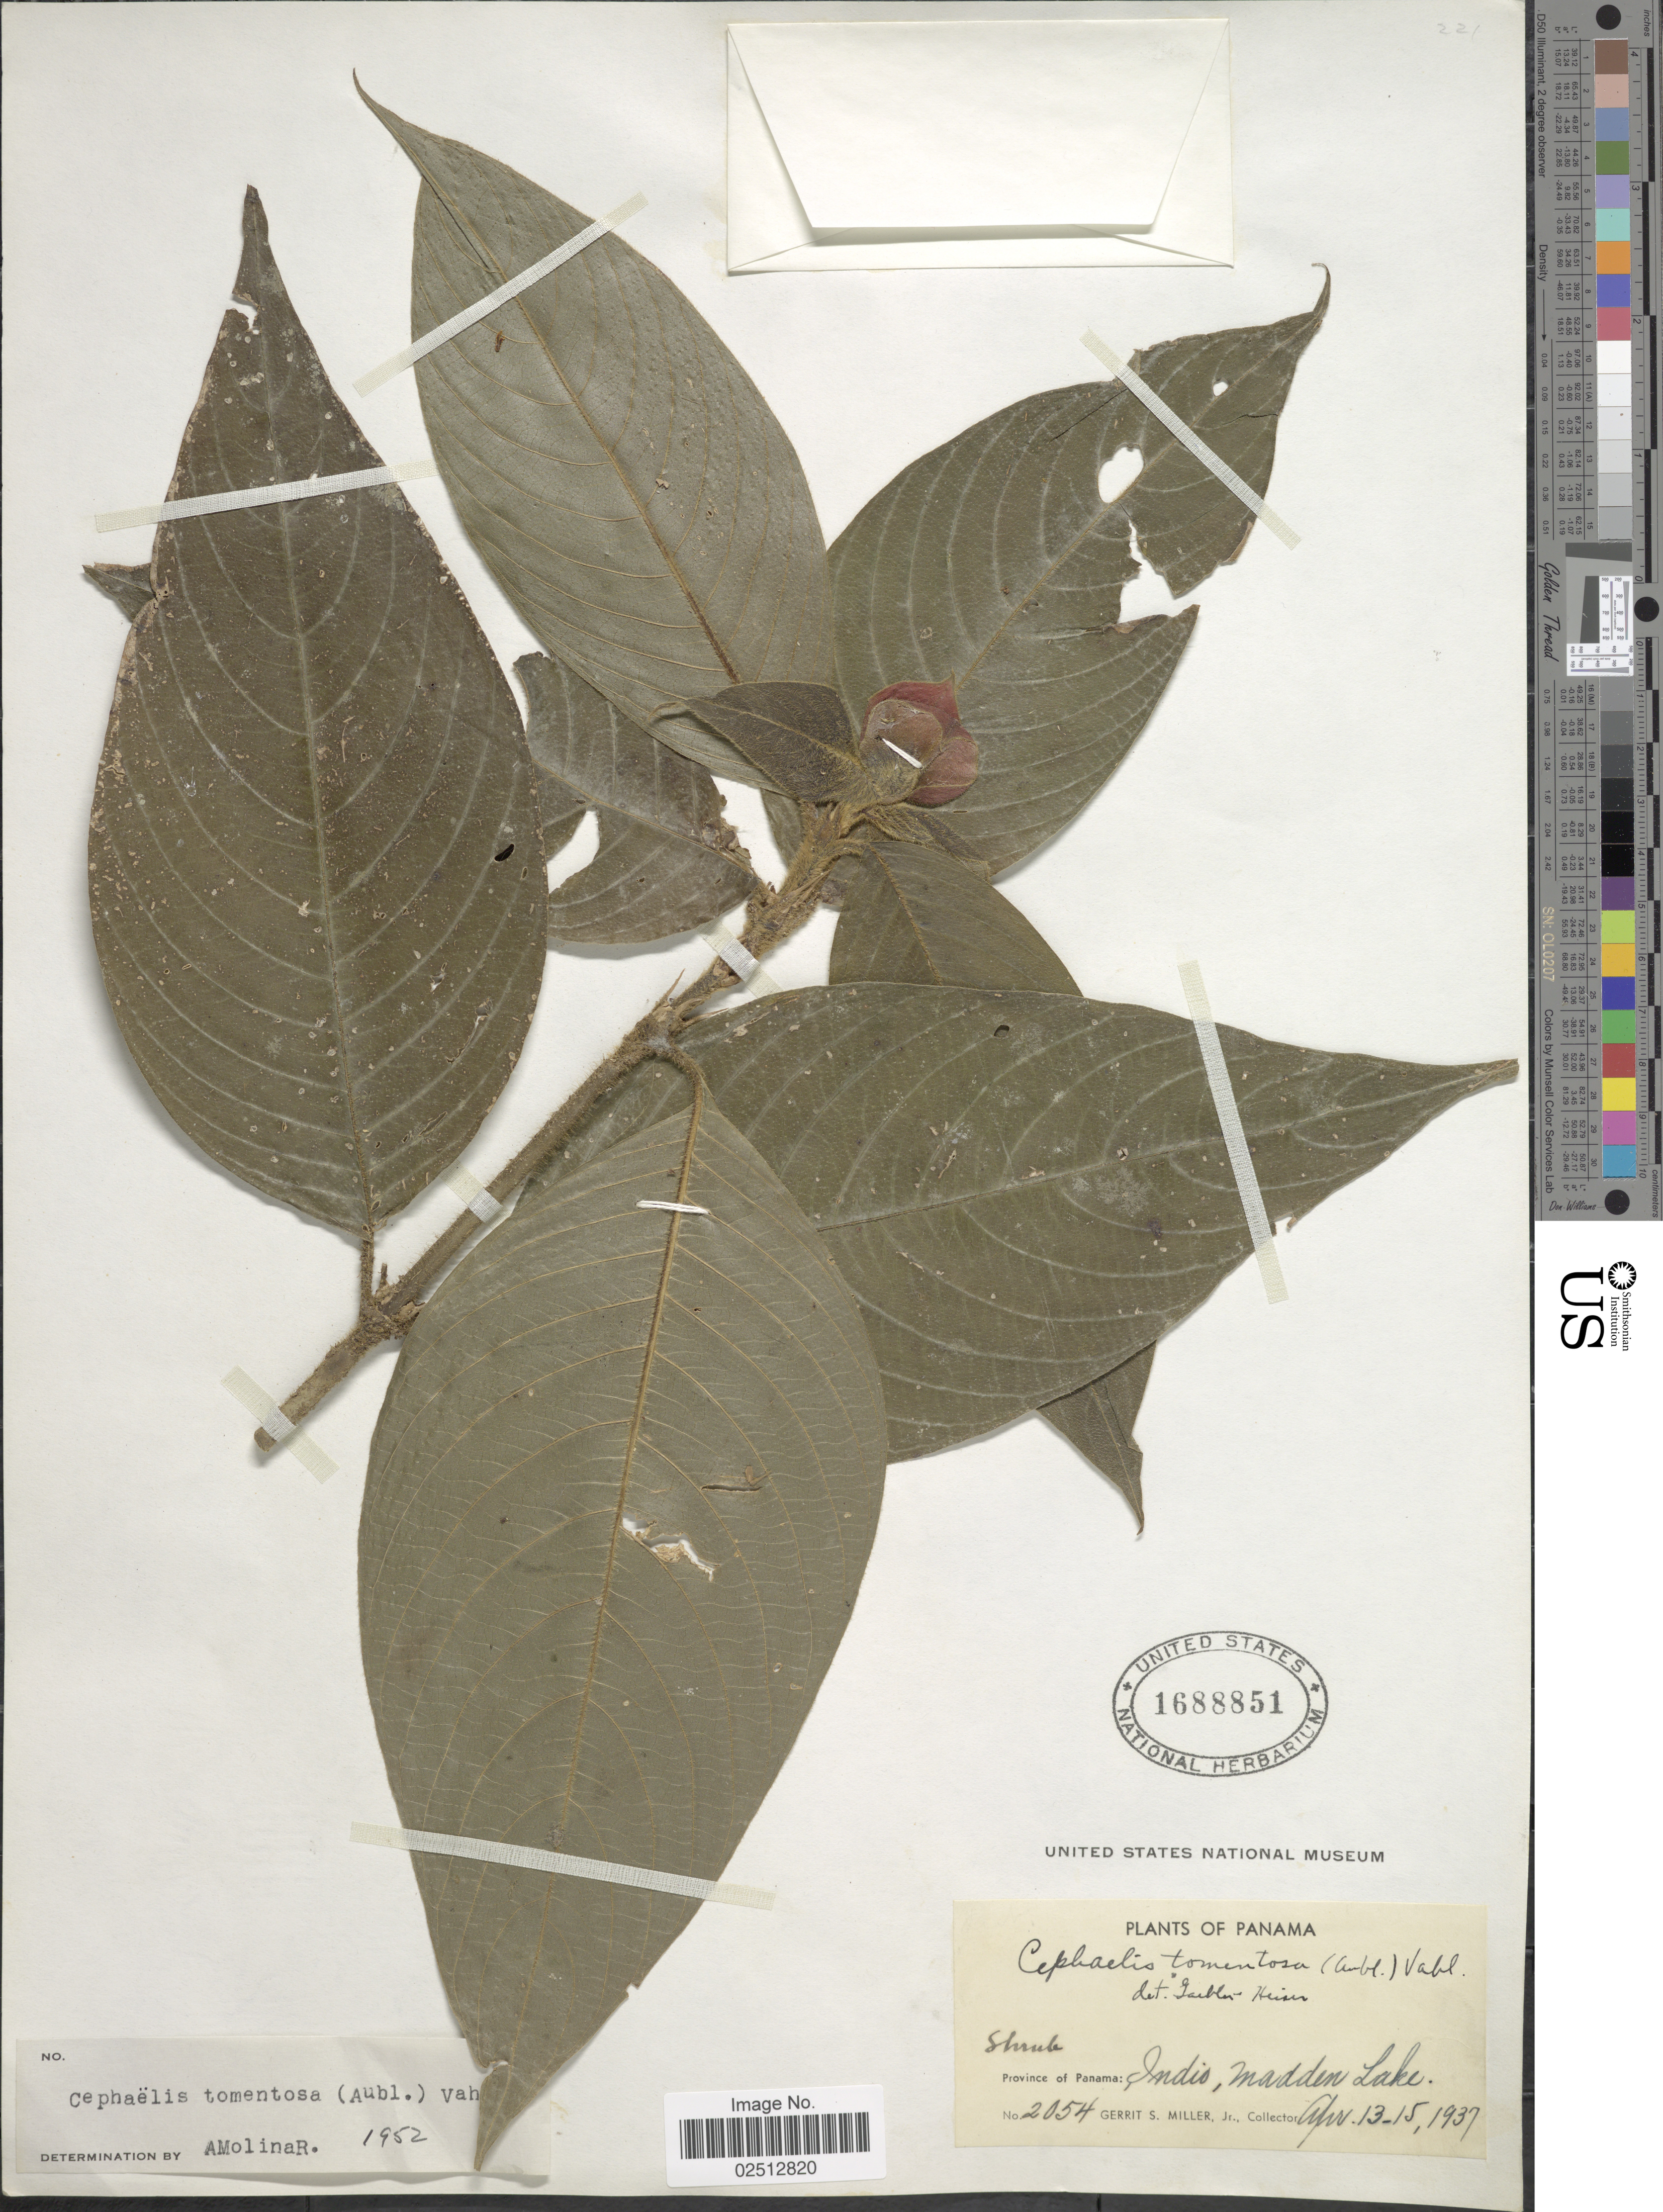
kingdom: Plantae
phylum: Tracheophyta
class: Magnoliopsida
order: Gentianales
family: Rubiaceae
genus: Psychotria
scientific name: Psychotria poeppigiana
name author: Müll. Arg.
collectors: G. S. Miller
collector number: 2054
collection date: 1937-04-13/1937-04-15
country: Panama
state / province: Panamá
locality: Province of Panama: Indio, Madden Lake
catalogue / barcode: US 1688851